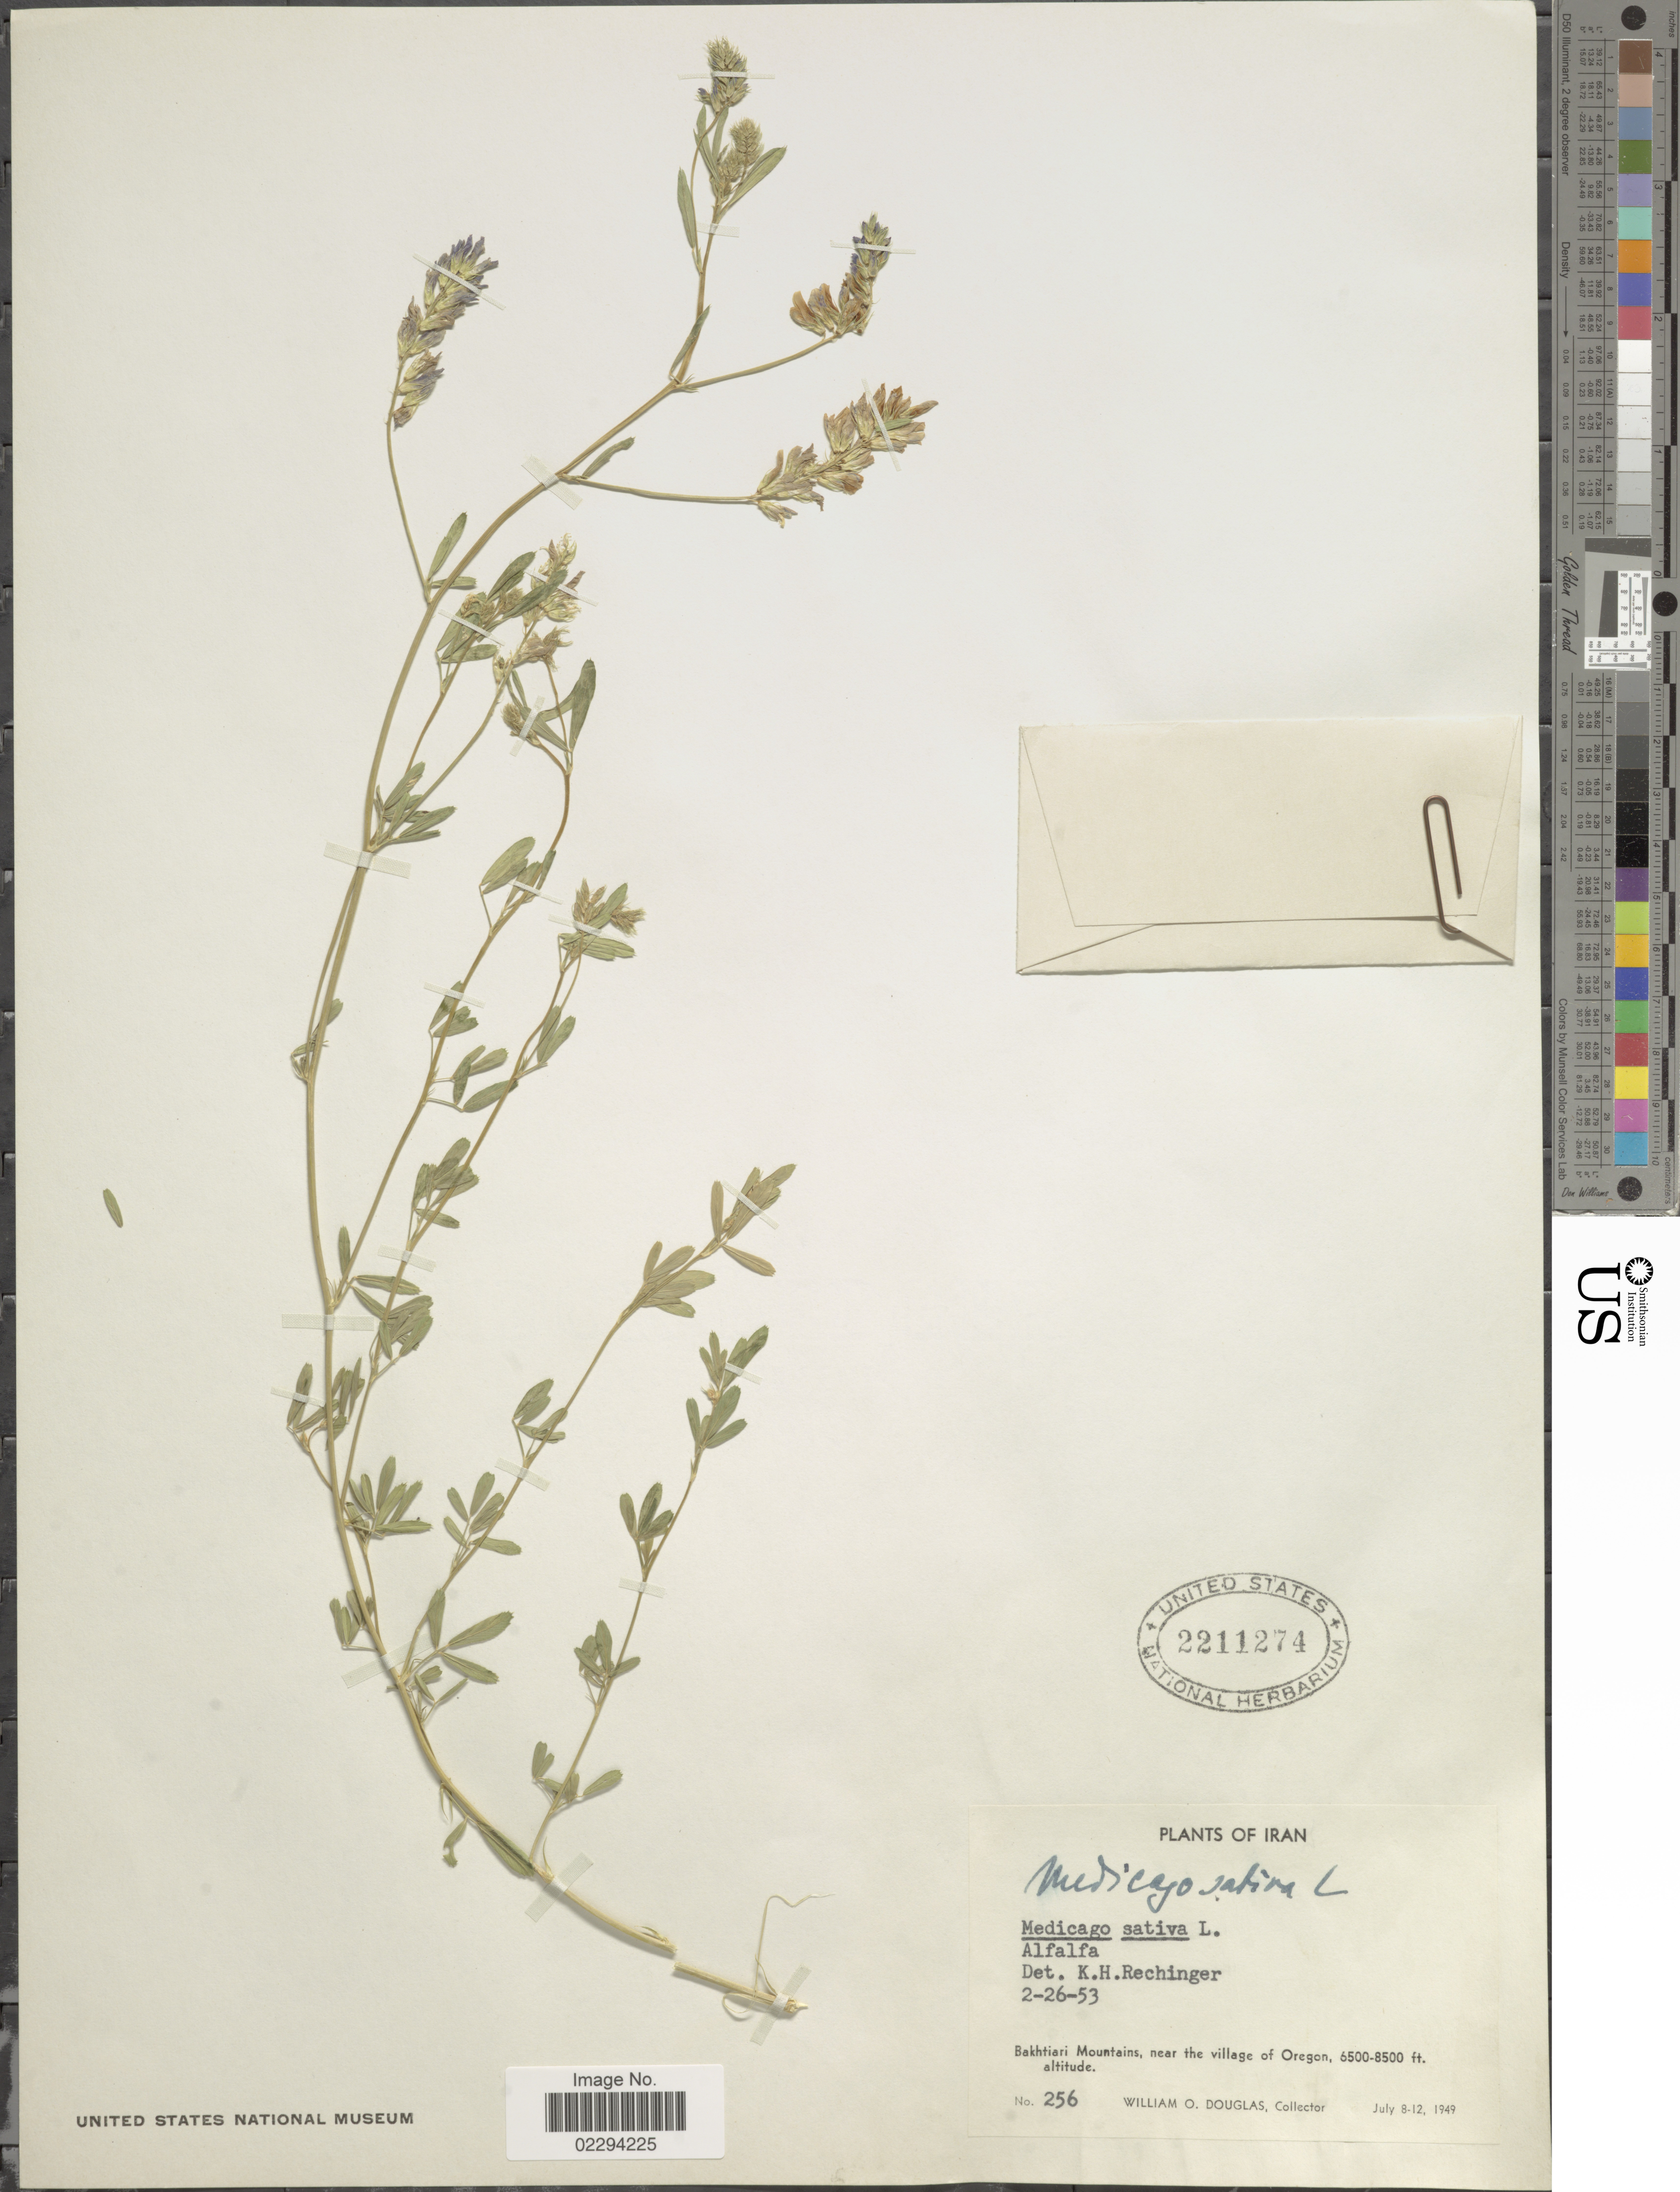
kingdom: Plantae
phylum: Tracheophyta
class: Magnoliopsida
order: Fabales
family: Fabaceae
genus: Medicago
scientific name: Medicago sativa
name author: L.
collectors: W. Douglas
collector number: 256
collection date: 1949-07-08/1949-07-12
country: Iran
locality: Bakhtiara Mountains, near the village of Oregon.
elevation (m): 1981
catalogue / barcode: US 2211274